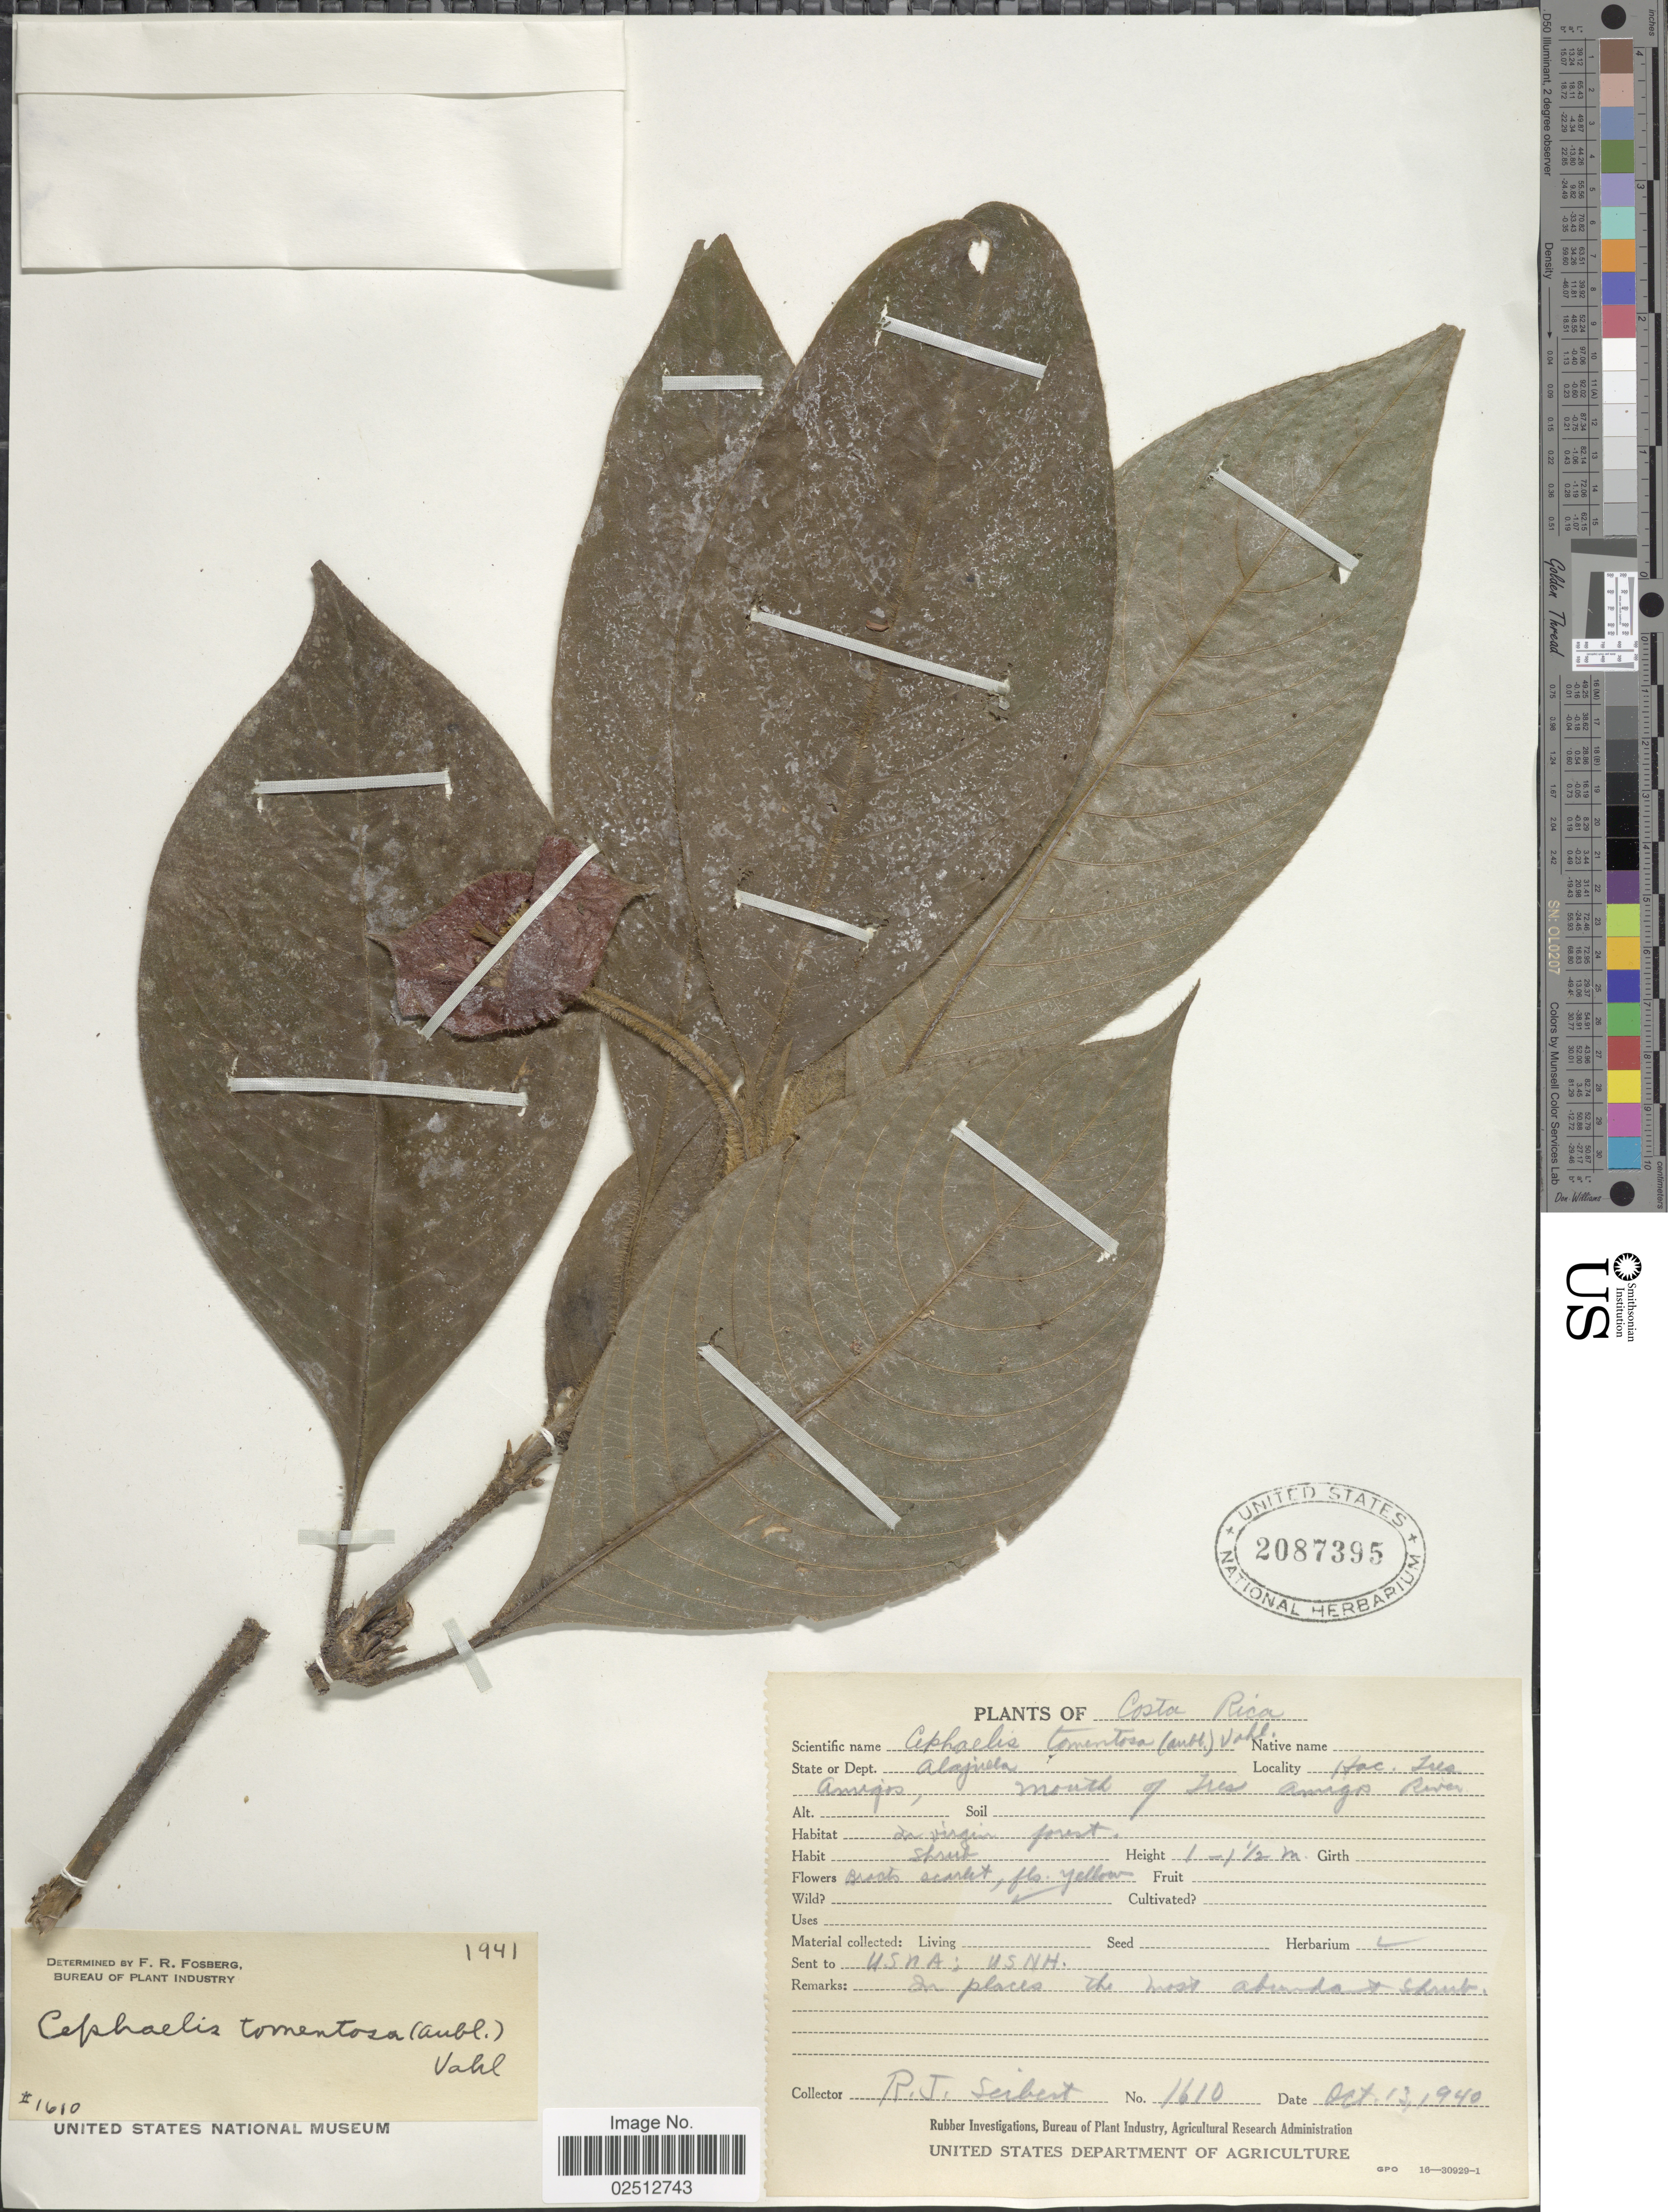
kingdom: Plantae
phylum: Tracheophyta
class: Magnoliopsida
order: Gentianales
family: Rubiaceae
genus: Psychotria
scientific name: Psychotria poeppigiana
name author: Müll. Arg.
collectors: R. J. Seibert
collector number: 1610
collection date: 1940-10-13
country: Costa Rica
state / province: Alajuela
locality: Hac. Tres Amigos, mouth of Tres Amigo River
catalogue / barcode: US 2087395